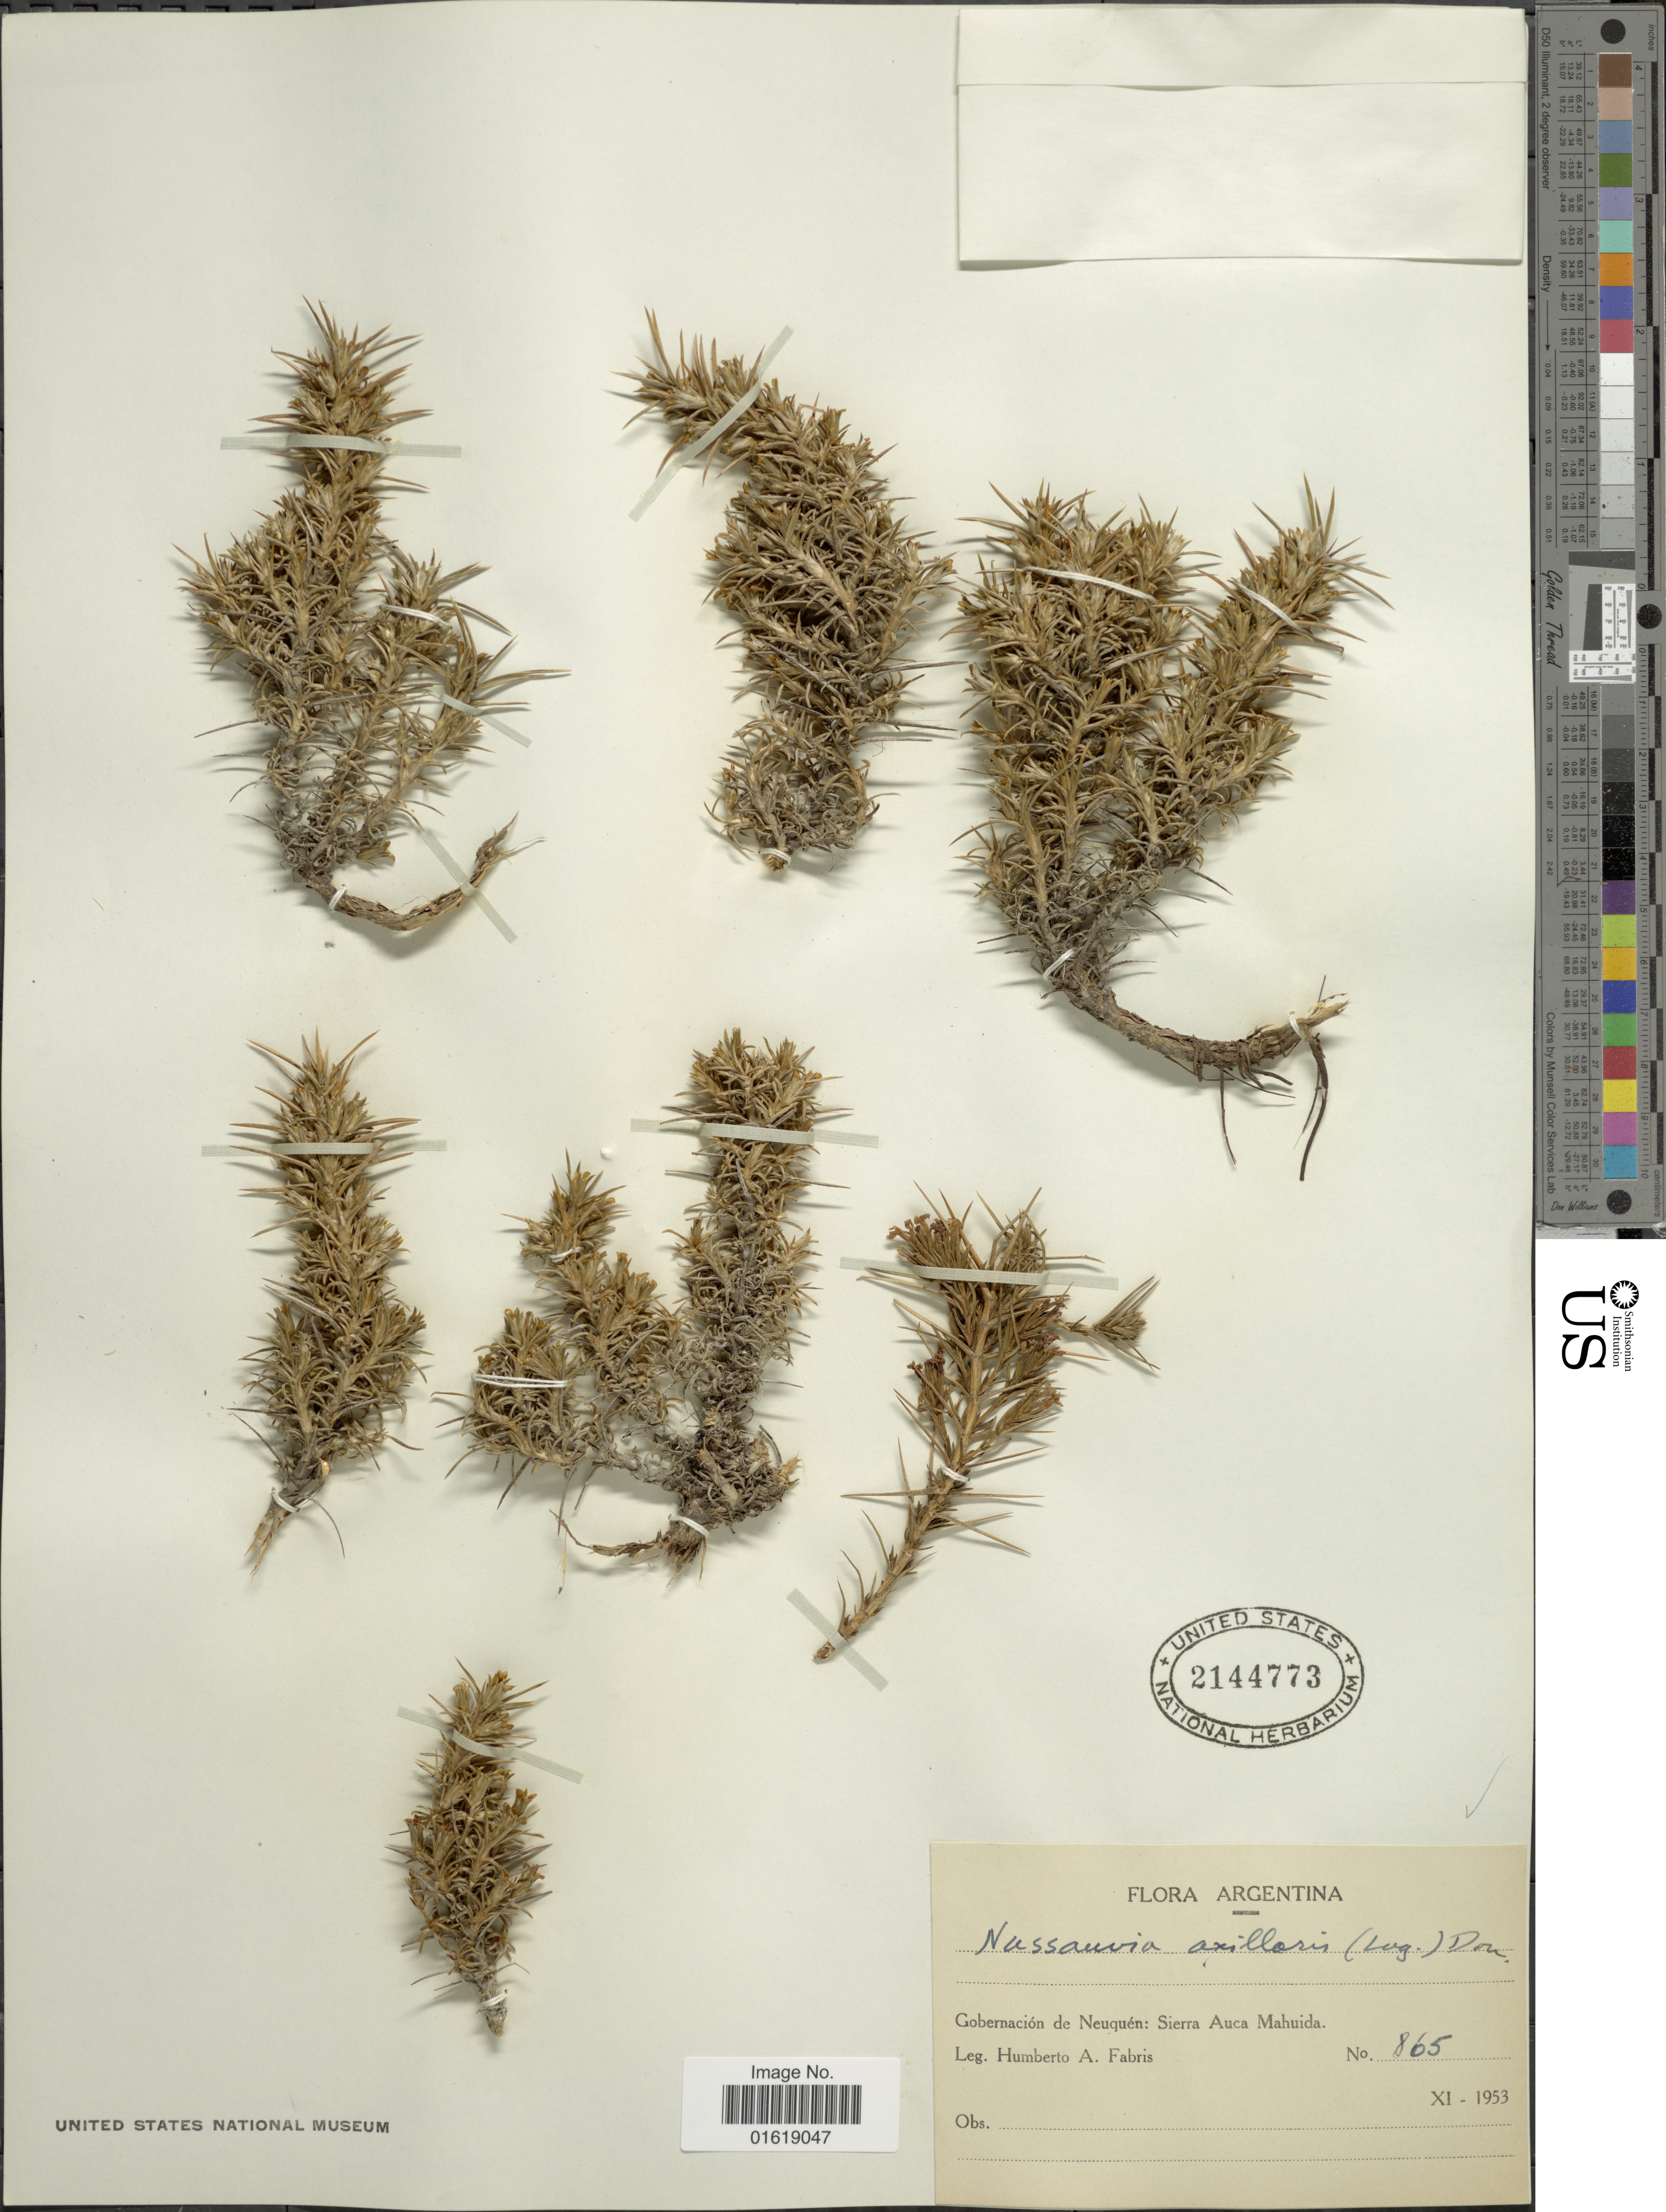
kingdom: Plantae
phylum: Tracheophyta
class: Magnoliopsida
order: Asterales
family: Asteraceae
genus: Nassauvia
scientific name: Nassauvia axillaris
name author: D. Don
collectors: H. A. Fabris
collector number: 865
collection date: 1953-11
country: Argentina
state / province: Neuquen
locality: Gobernación de Neuquén: Sierra Auca Mahuida.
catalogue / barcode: US 2144773